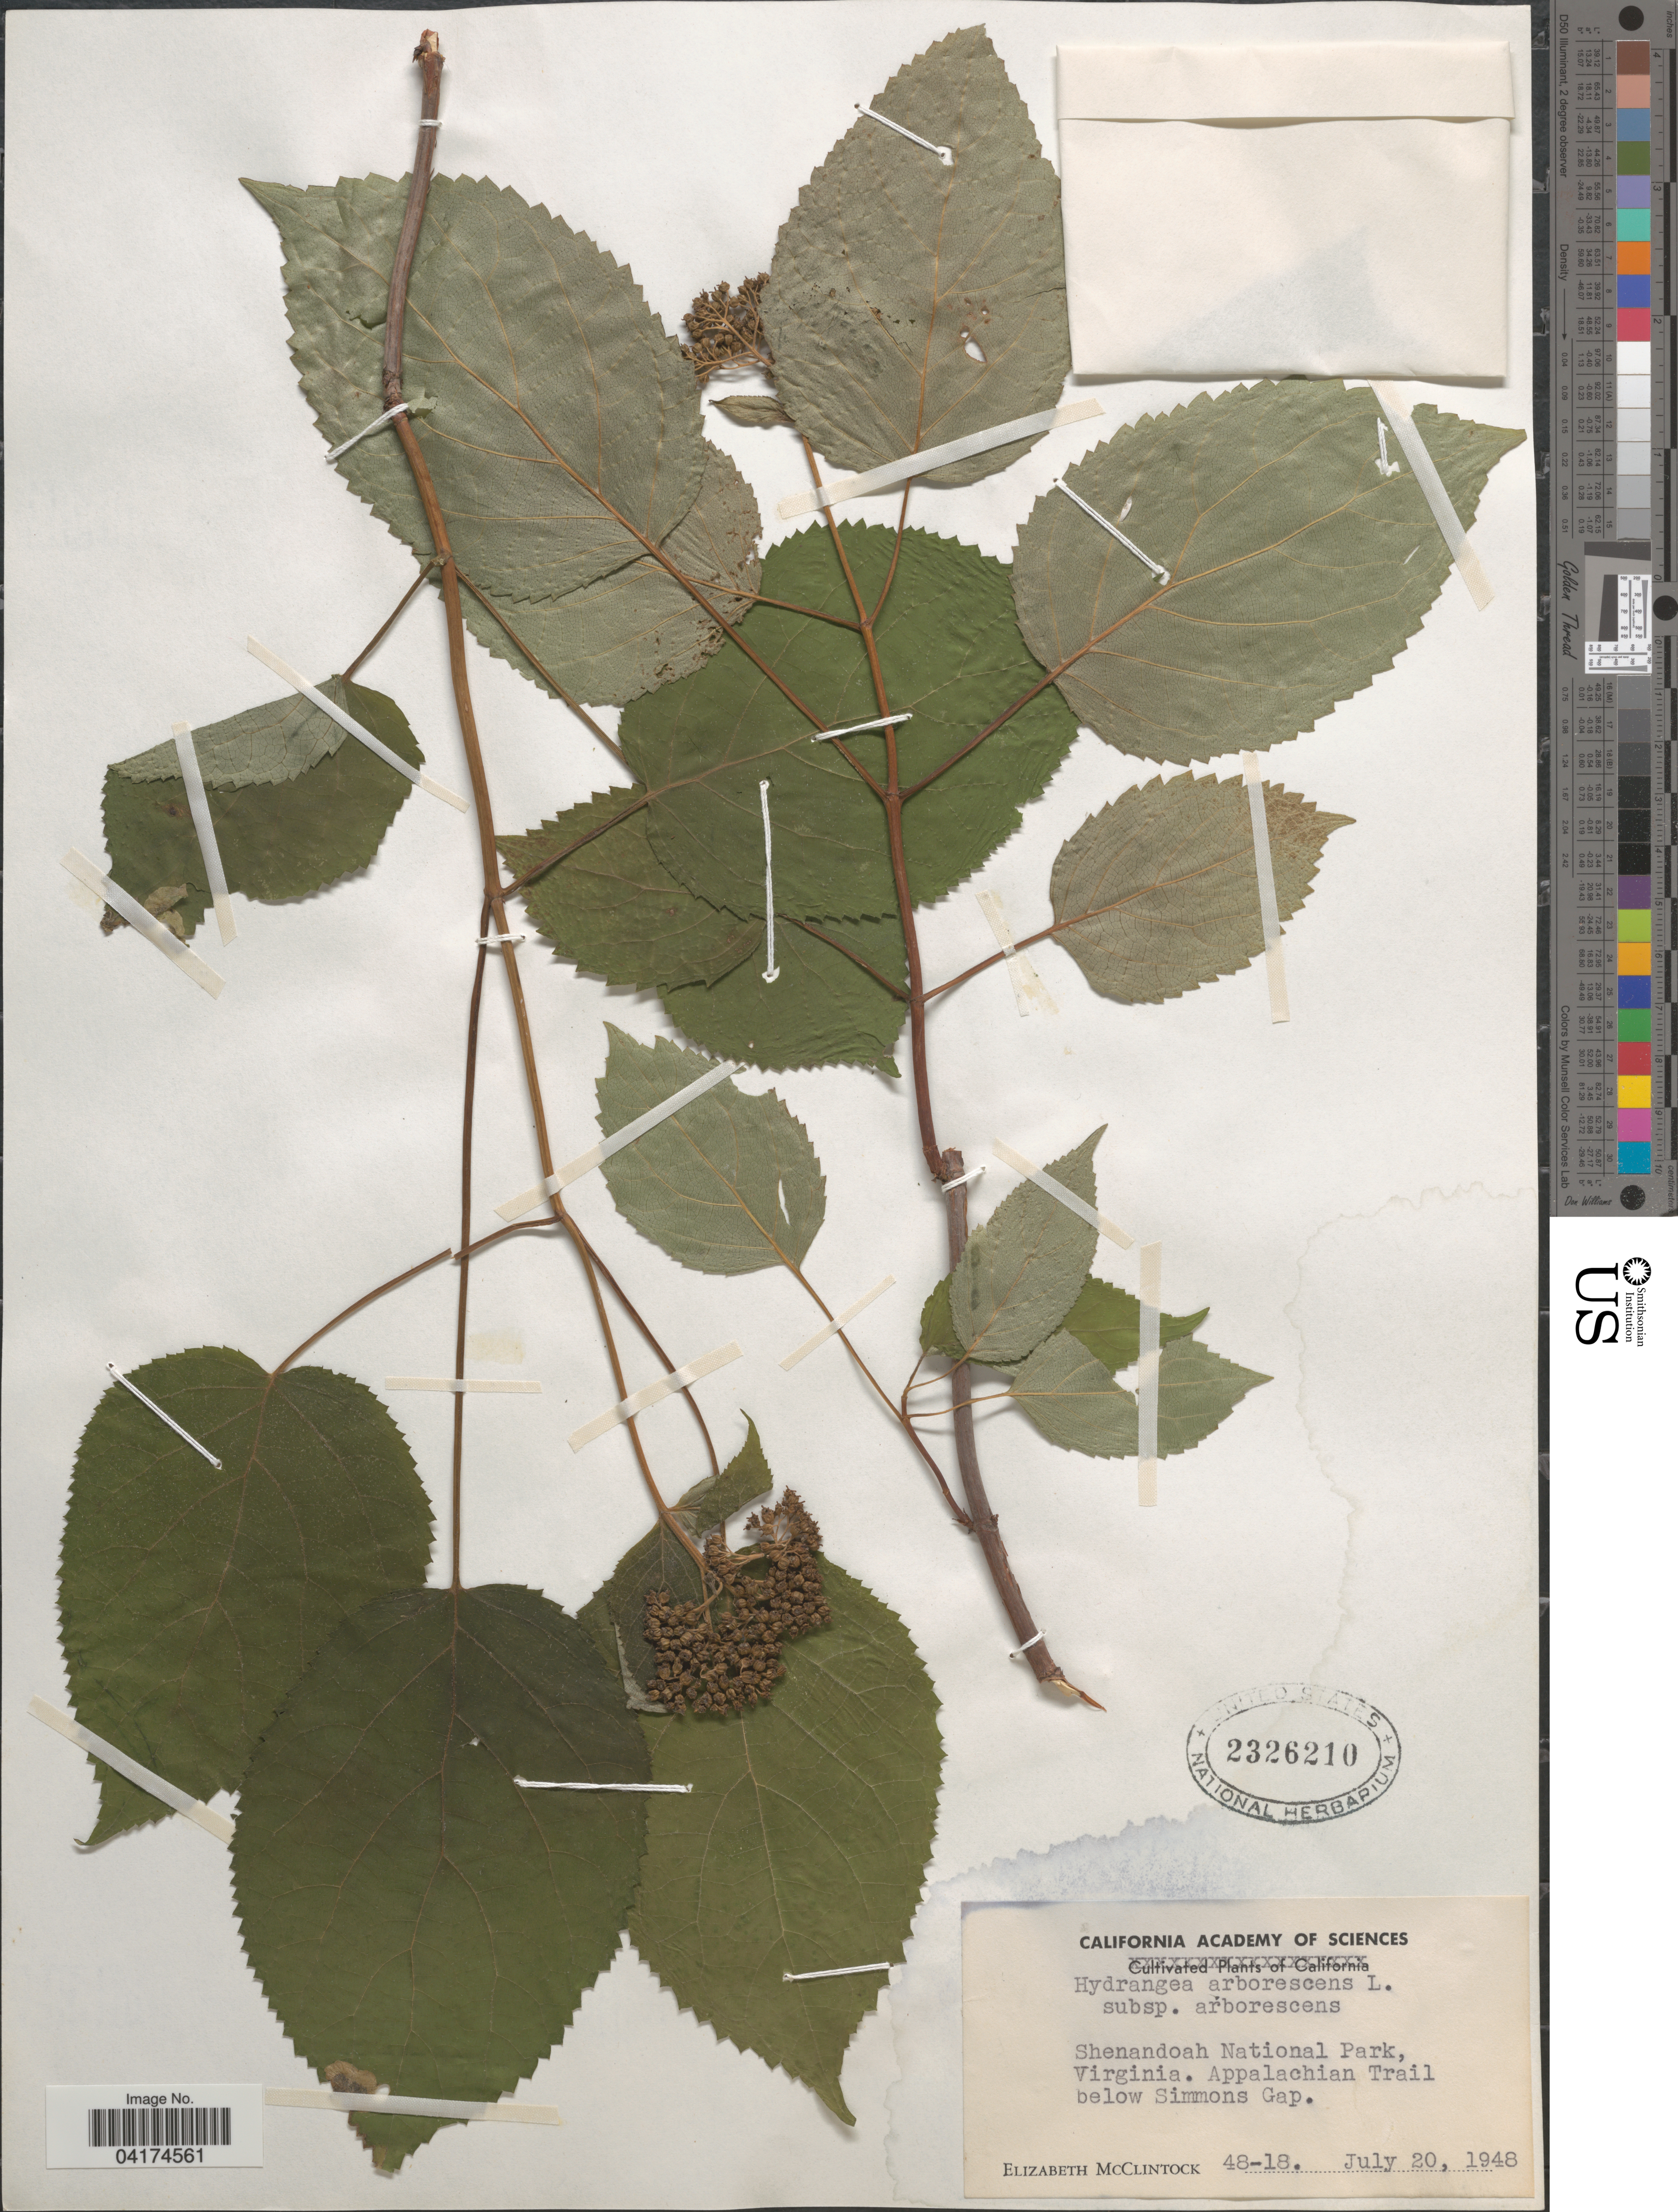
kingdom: Plantae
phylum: Tracheophyta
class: Magnoliopsida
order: Cornales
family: Hydrangeaceae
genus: Hydrangea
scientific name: Hydrangea arborescens subsp. arborescens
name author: L.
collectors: E. McClintock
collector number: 48-18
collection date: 1948-07-20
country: United States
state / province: Virginia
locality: Shenandoah National Park. Appalachian Trail below Simmons Gap.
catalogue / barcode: US 2326210